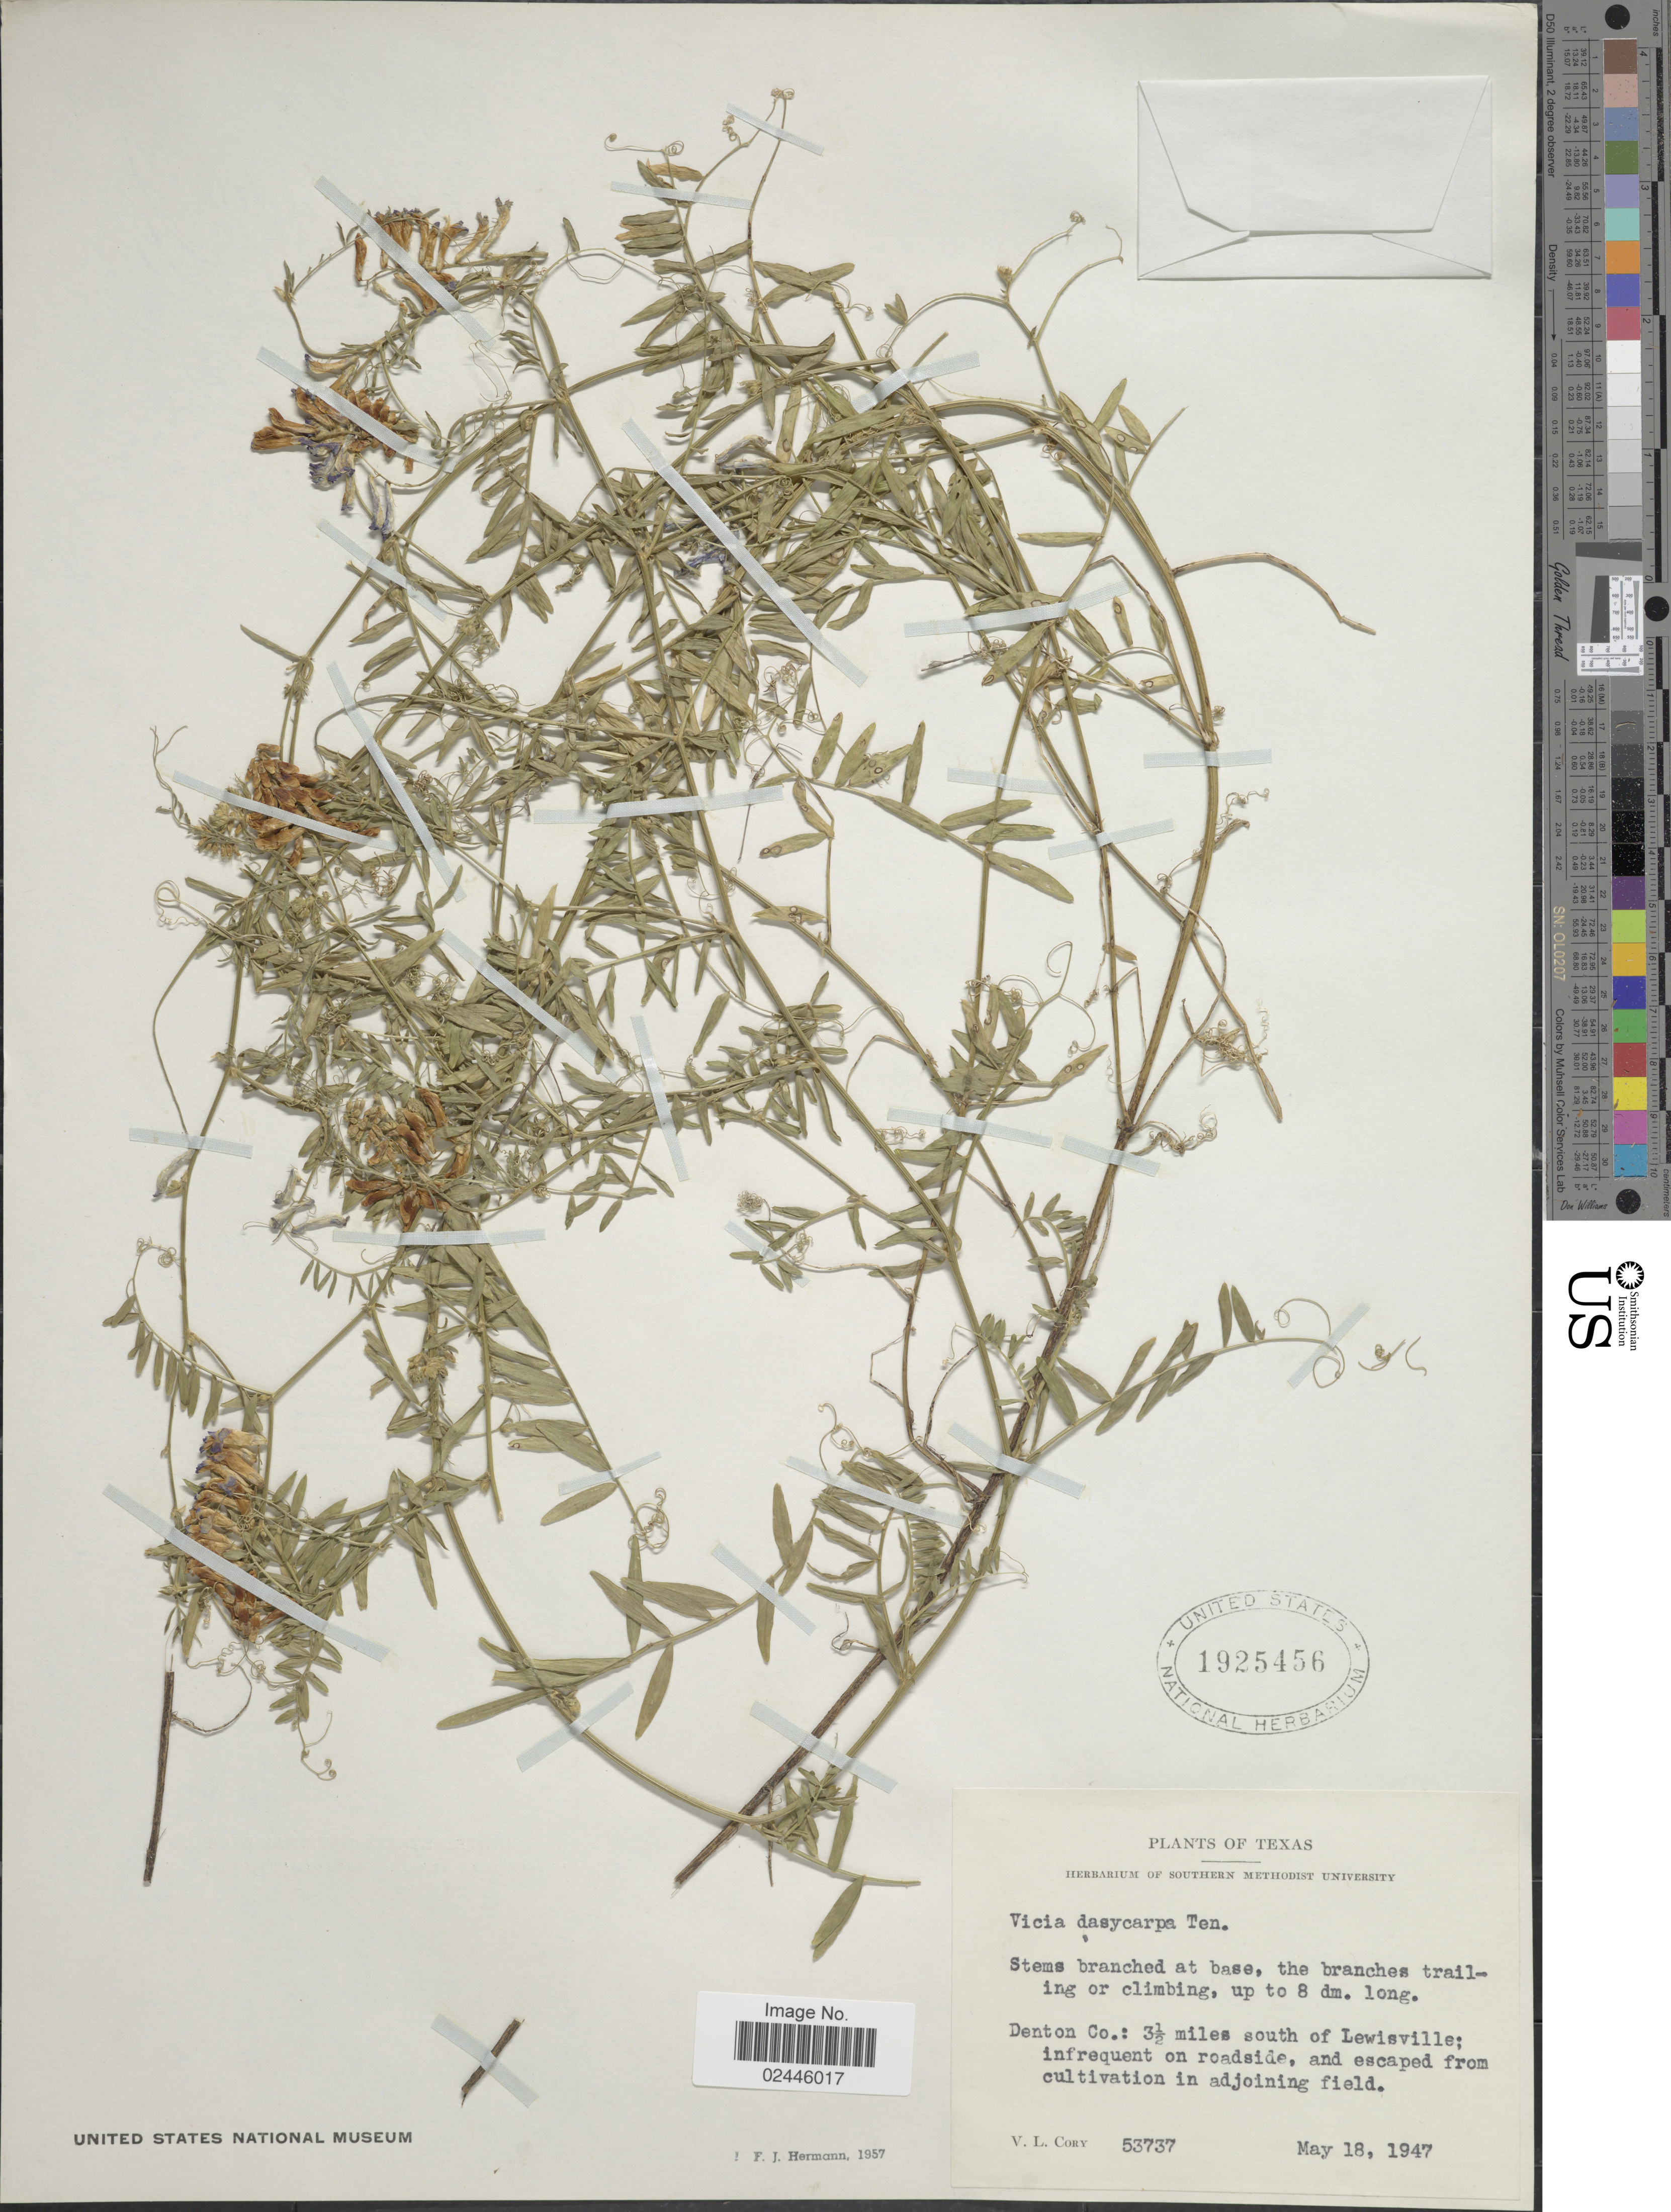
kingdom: Plantae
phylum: Tracheophyta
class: Magnoliopsida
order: Fabales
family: Fabaceae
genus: Vicia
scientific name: Vicia dasycarpa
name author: Ten.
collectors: V. Cory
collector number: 53737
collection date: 1947-05-18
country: United States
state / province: Texas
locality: Denton Co.: 3 1/2 miles south of Lewisville; infrequent on roadside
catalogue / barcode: US 1925456